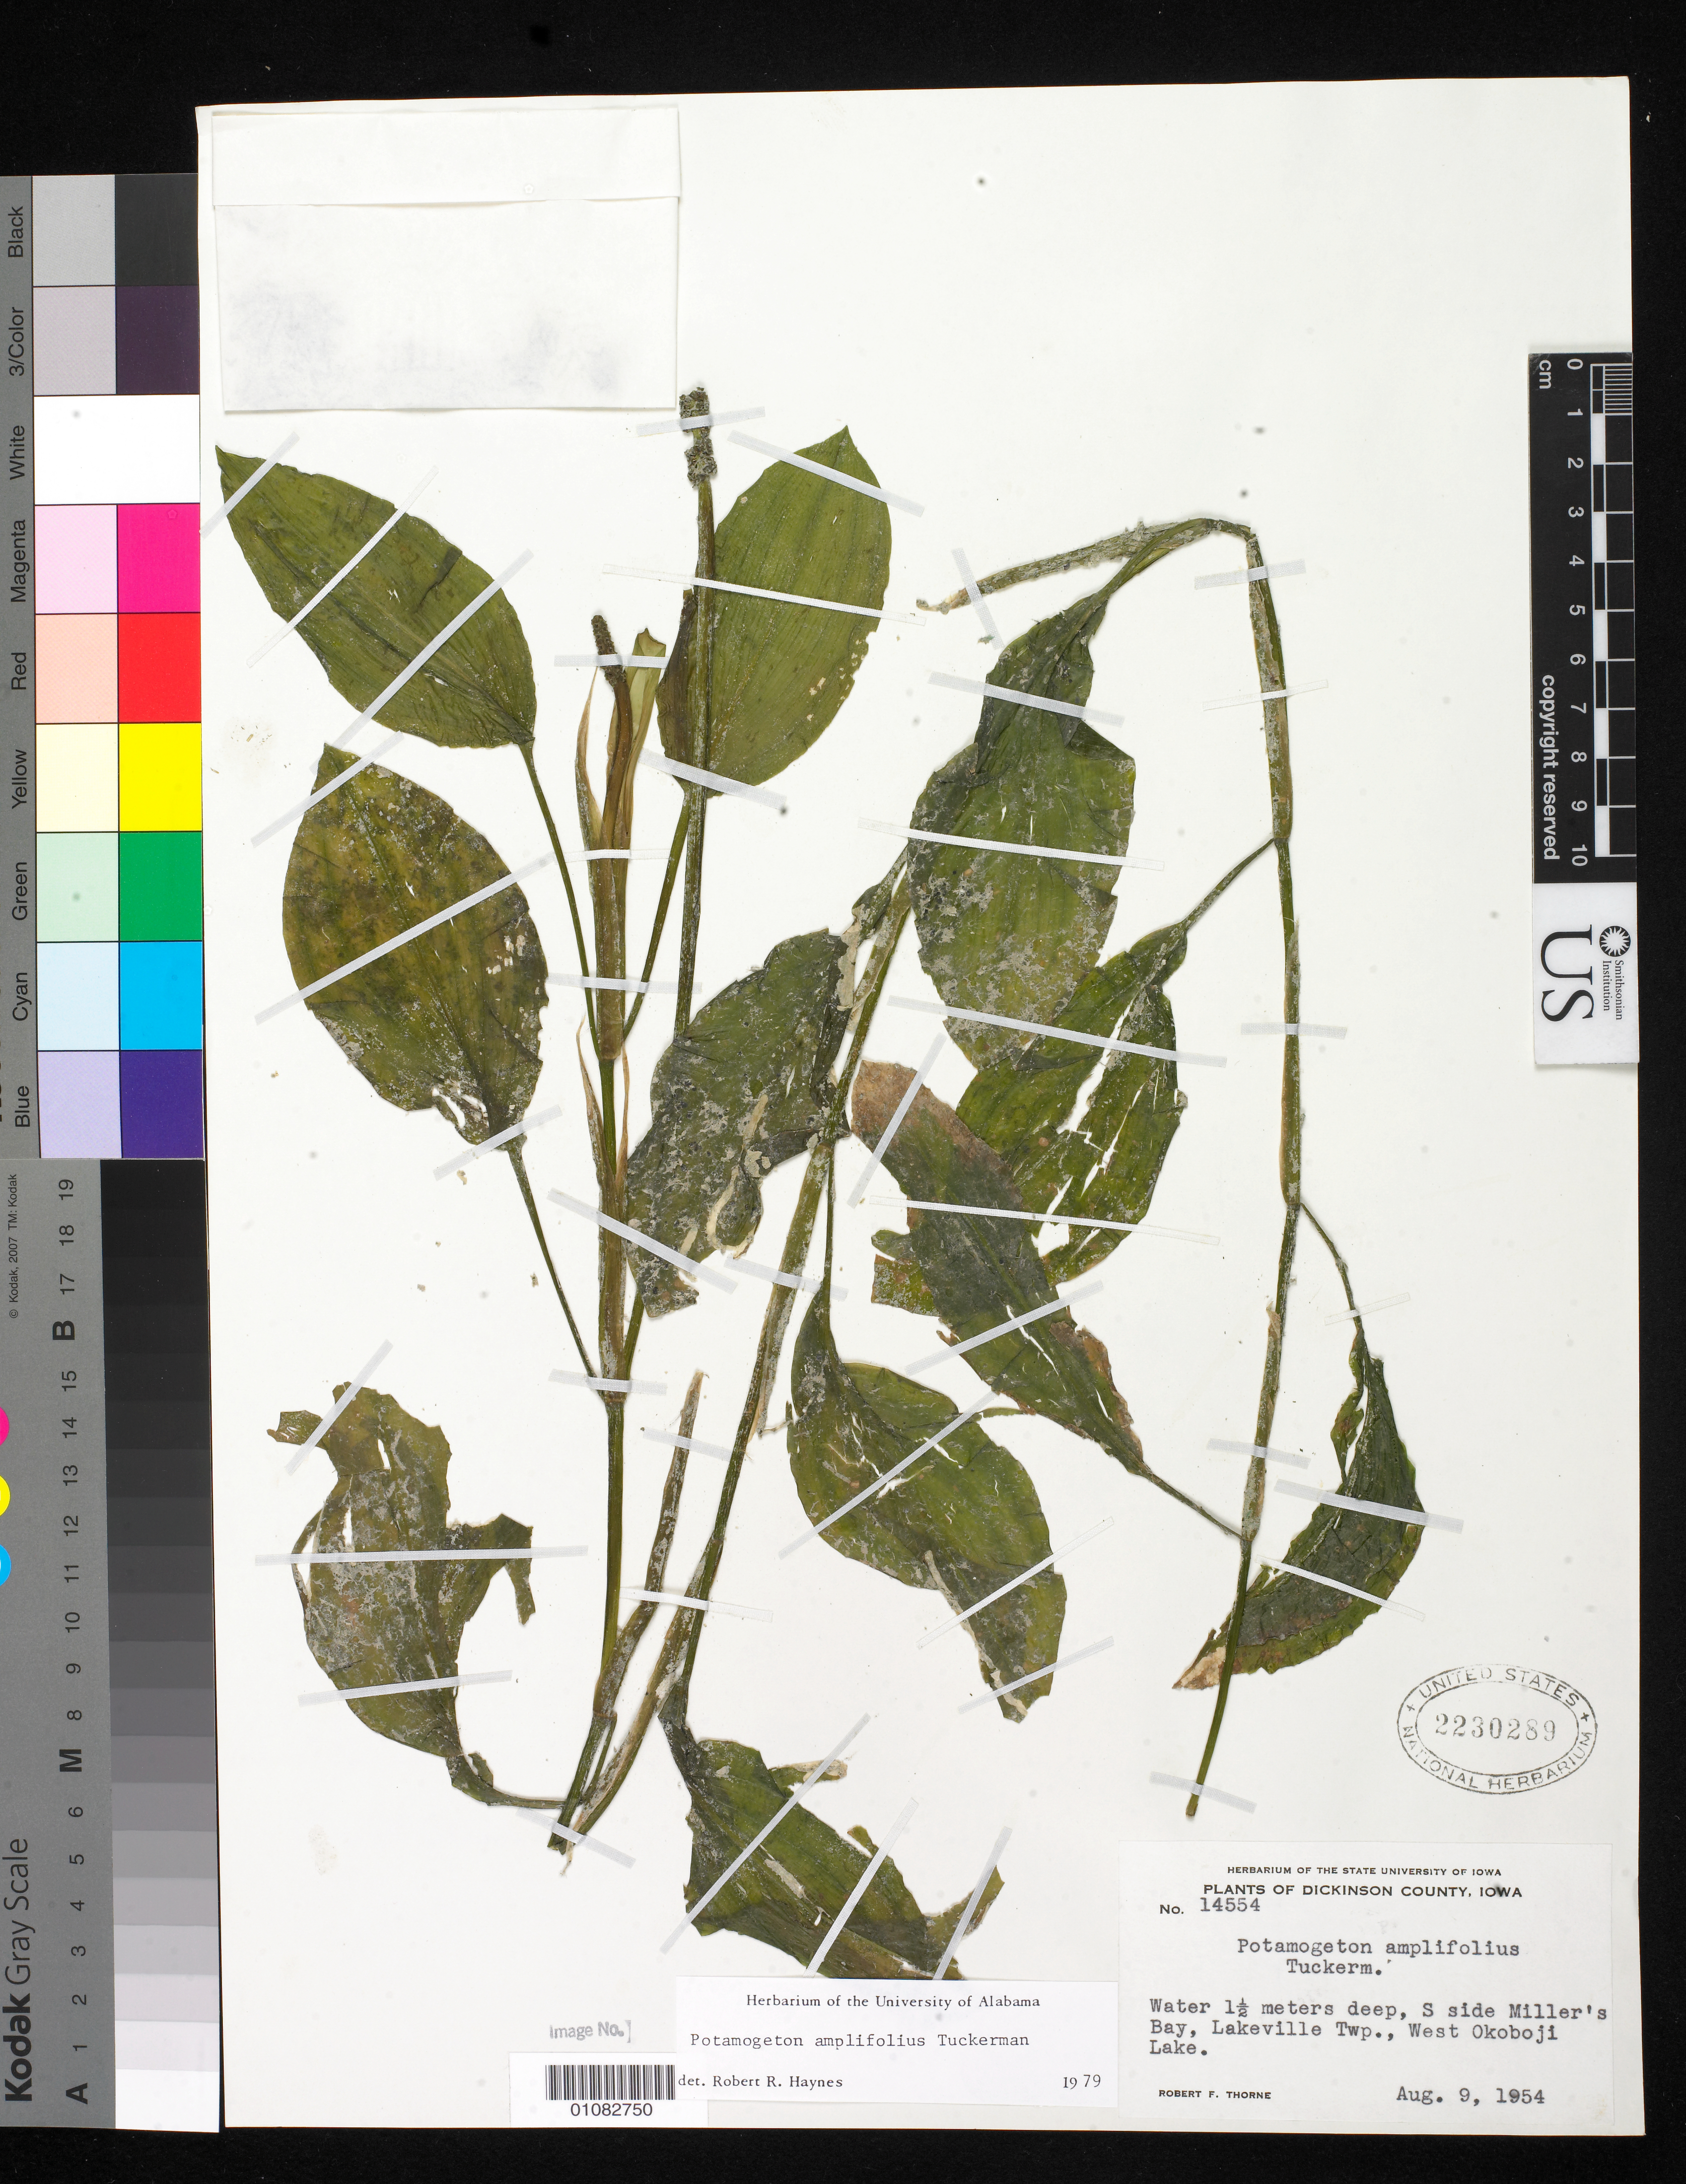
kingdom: Plantae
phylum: Tracheophyta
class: Liliopsida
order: Alismatales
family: Potamogetonaceae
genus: Potamogeton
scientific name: Potamogeton amplifolius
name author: Tuckerm.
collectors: R. F. Thorne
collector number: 14554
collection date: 1954-08-09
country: United States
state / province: Iowa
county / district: Dickinson County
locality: S side of bay, Lakeville Twp., West Okoboji Lake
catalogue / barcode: US 2230289